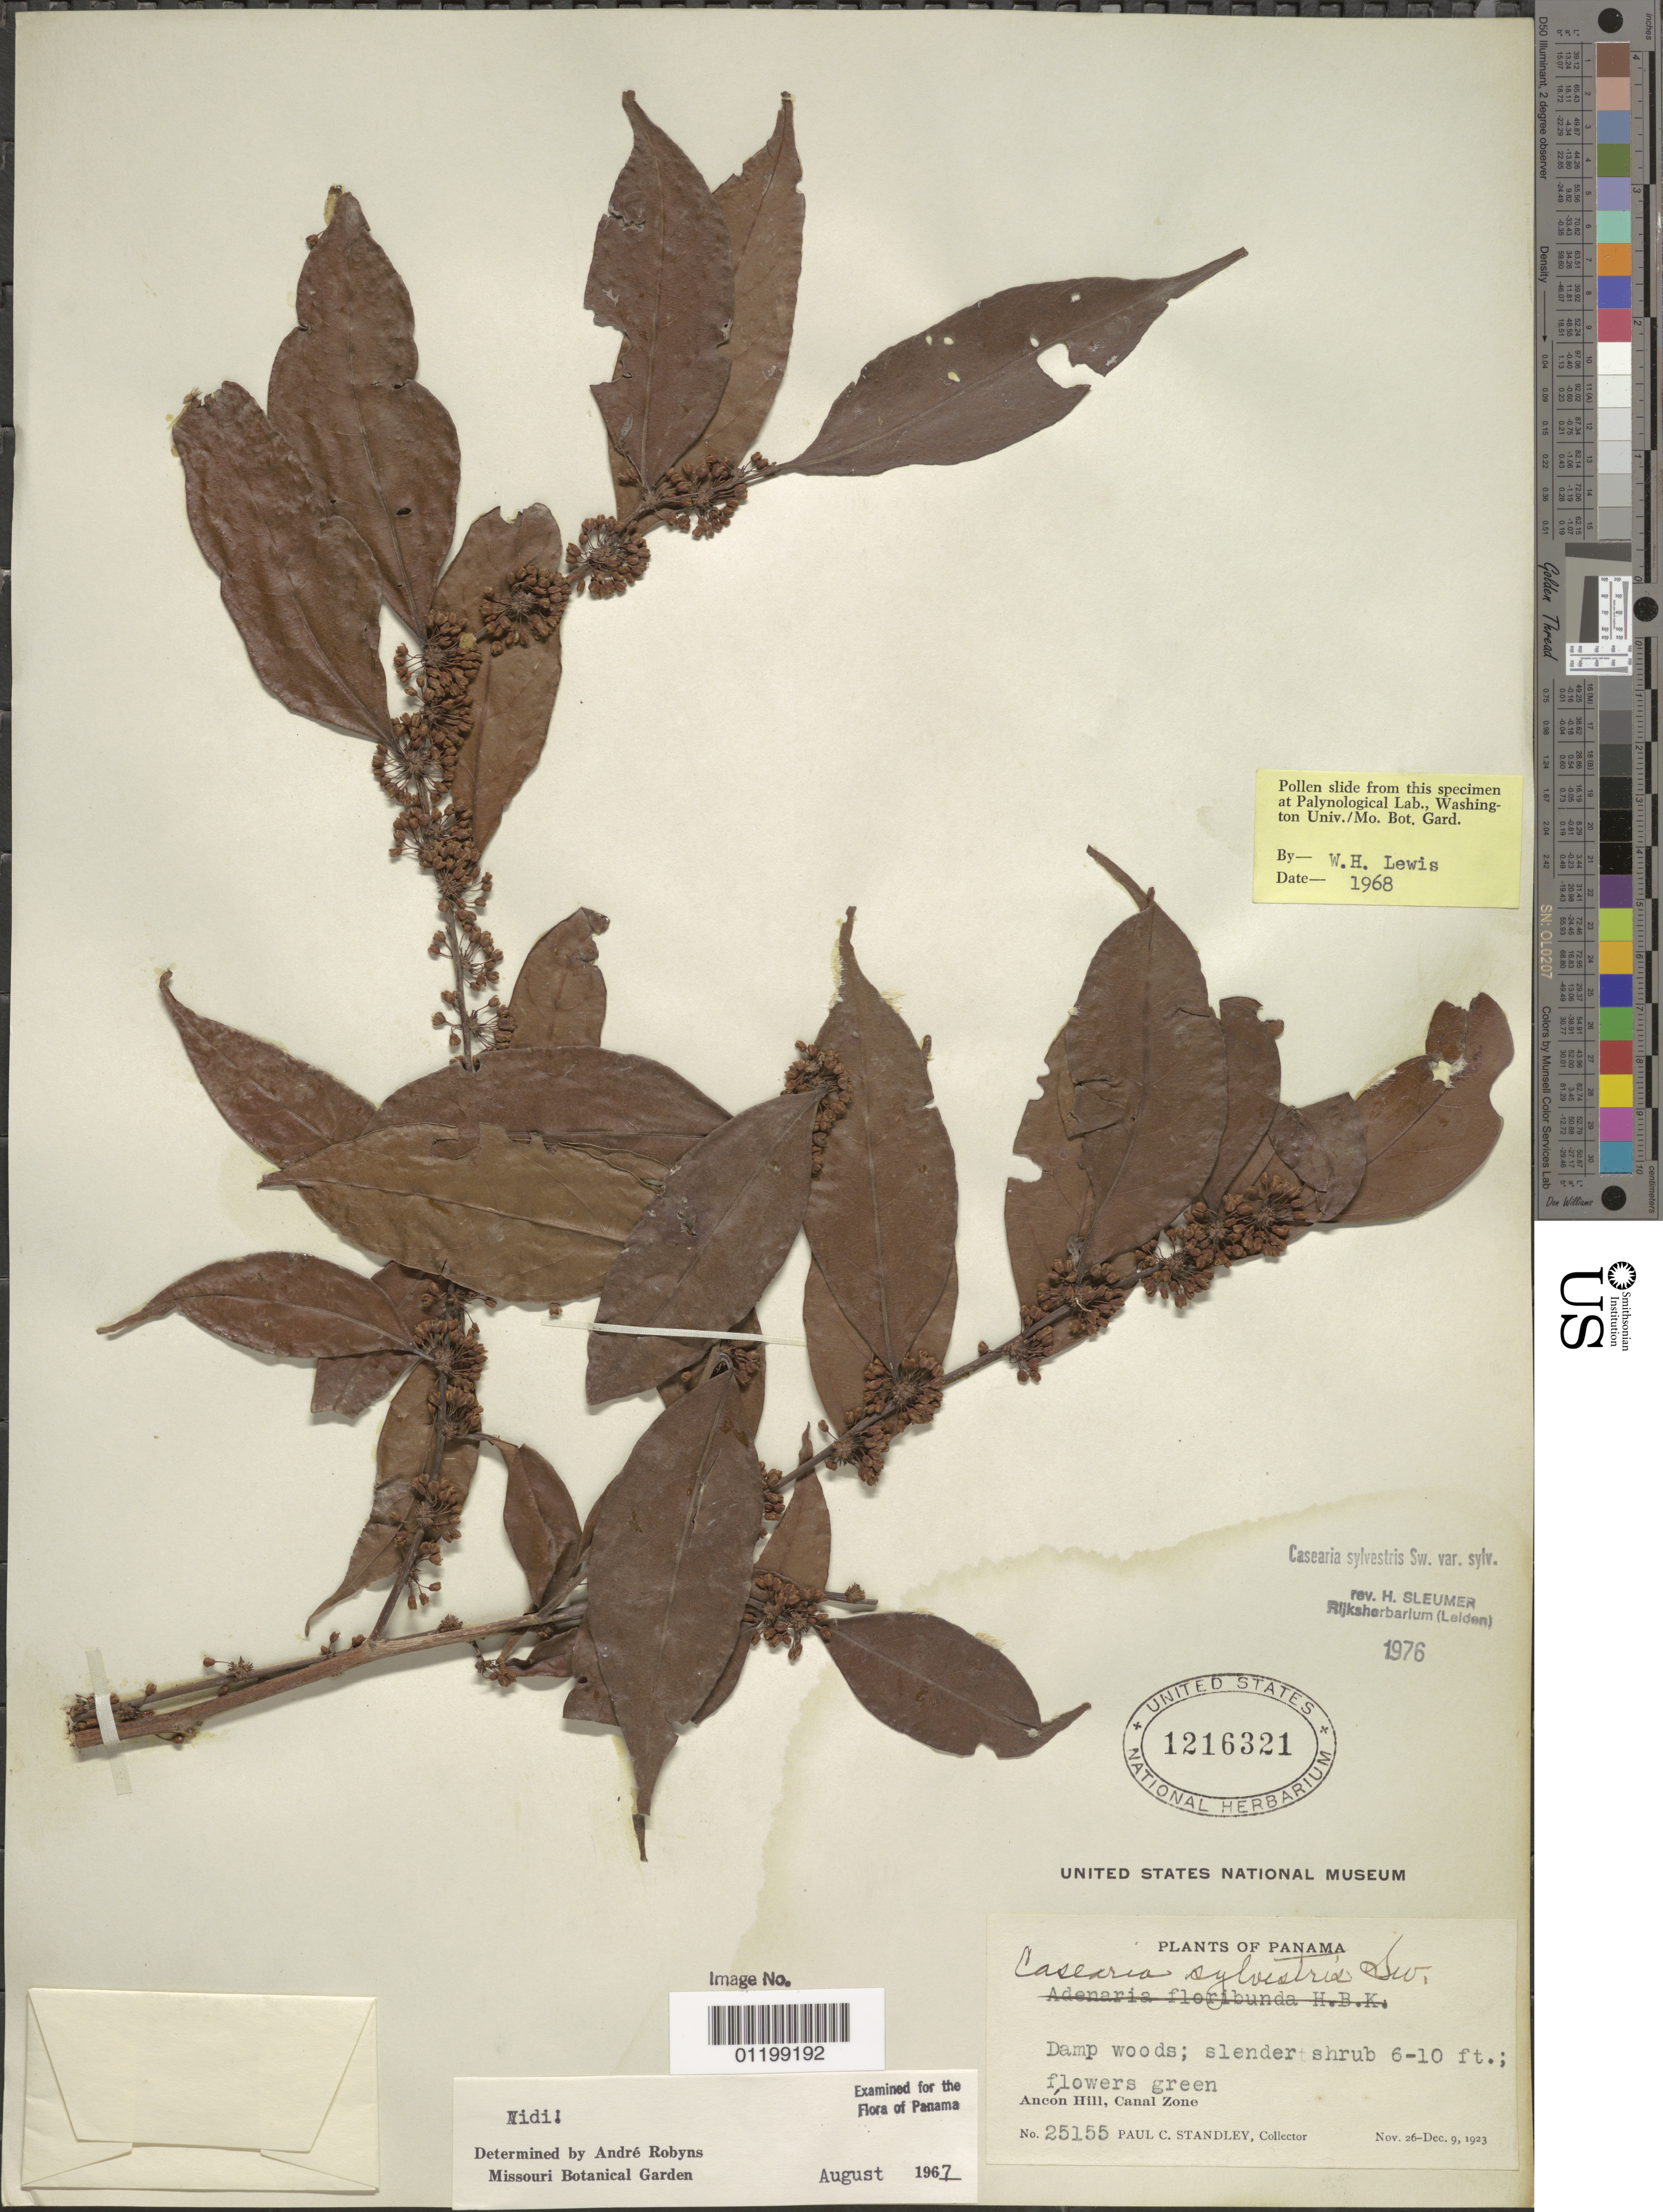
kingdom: Plantae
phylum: Tracheophyta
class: Magnoliopsida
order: Malpighiales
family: Salicaceae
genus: Casearia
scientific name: Casearia sylvestris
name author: Sw.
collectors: P. C. Standley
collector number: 25155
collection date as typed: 26 Nov 1923 to 09 Dec 1923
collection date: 1923-11-26/1923-12-09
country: Panama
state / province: Panamá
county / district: Canal Zone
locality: Ancón Hill.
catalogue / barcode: US 1216321